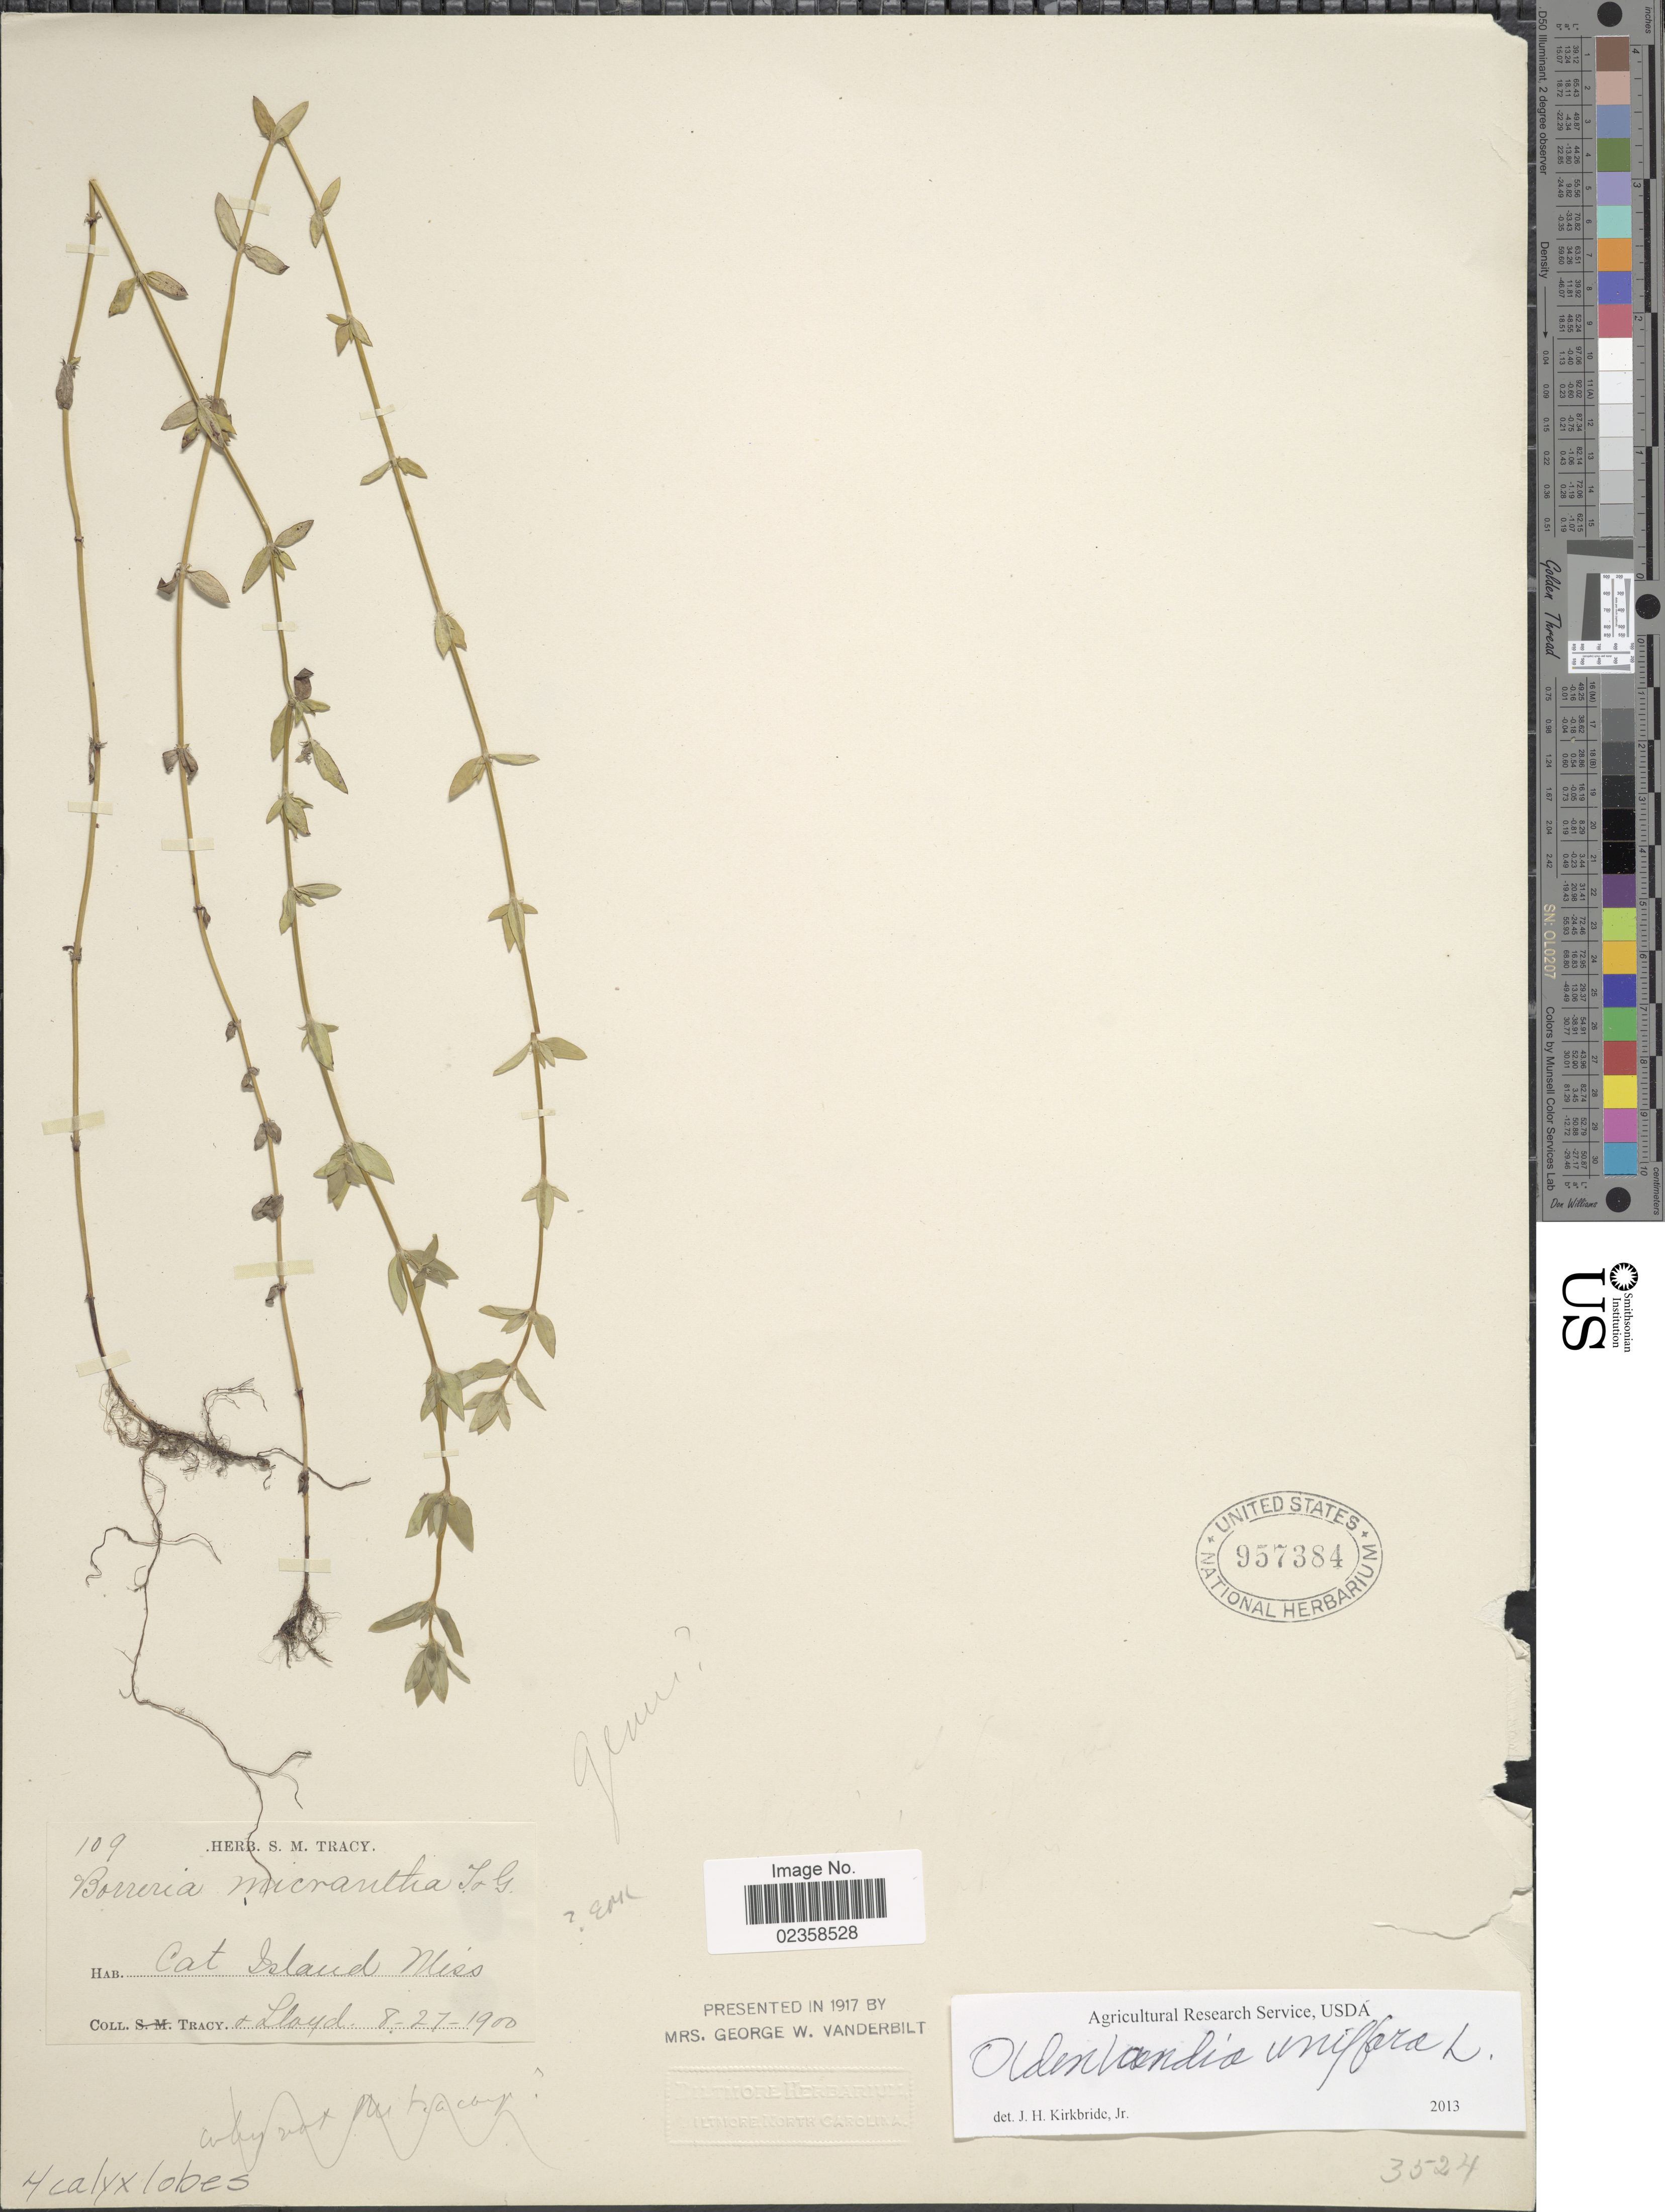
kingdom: Plantae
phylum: Tracheophyta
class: Magnoliopsida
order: Gentianales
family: Rubiaceae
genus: Oldenlandia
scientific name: Oldenlandia uniflora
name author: L.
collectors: -. Tracy & -- Lloyd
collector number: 109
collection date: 1900-08-27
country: United States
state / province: Mississippi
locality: Cat Island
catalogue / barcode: US 957384